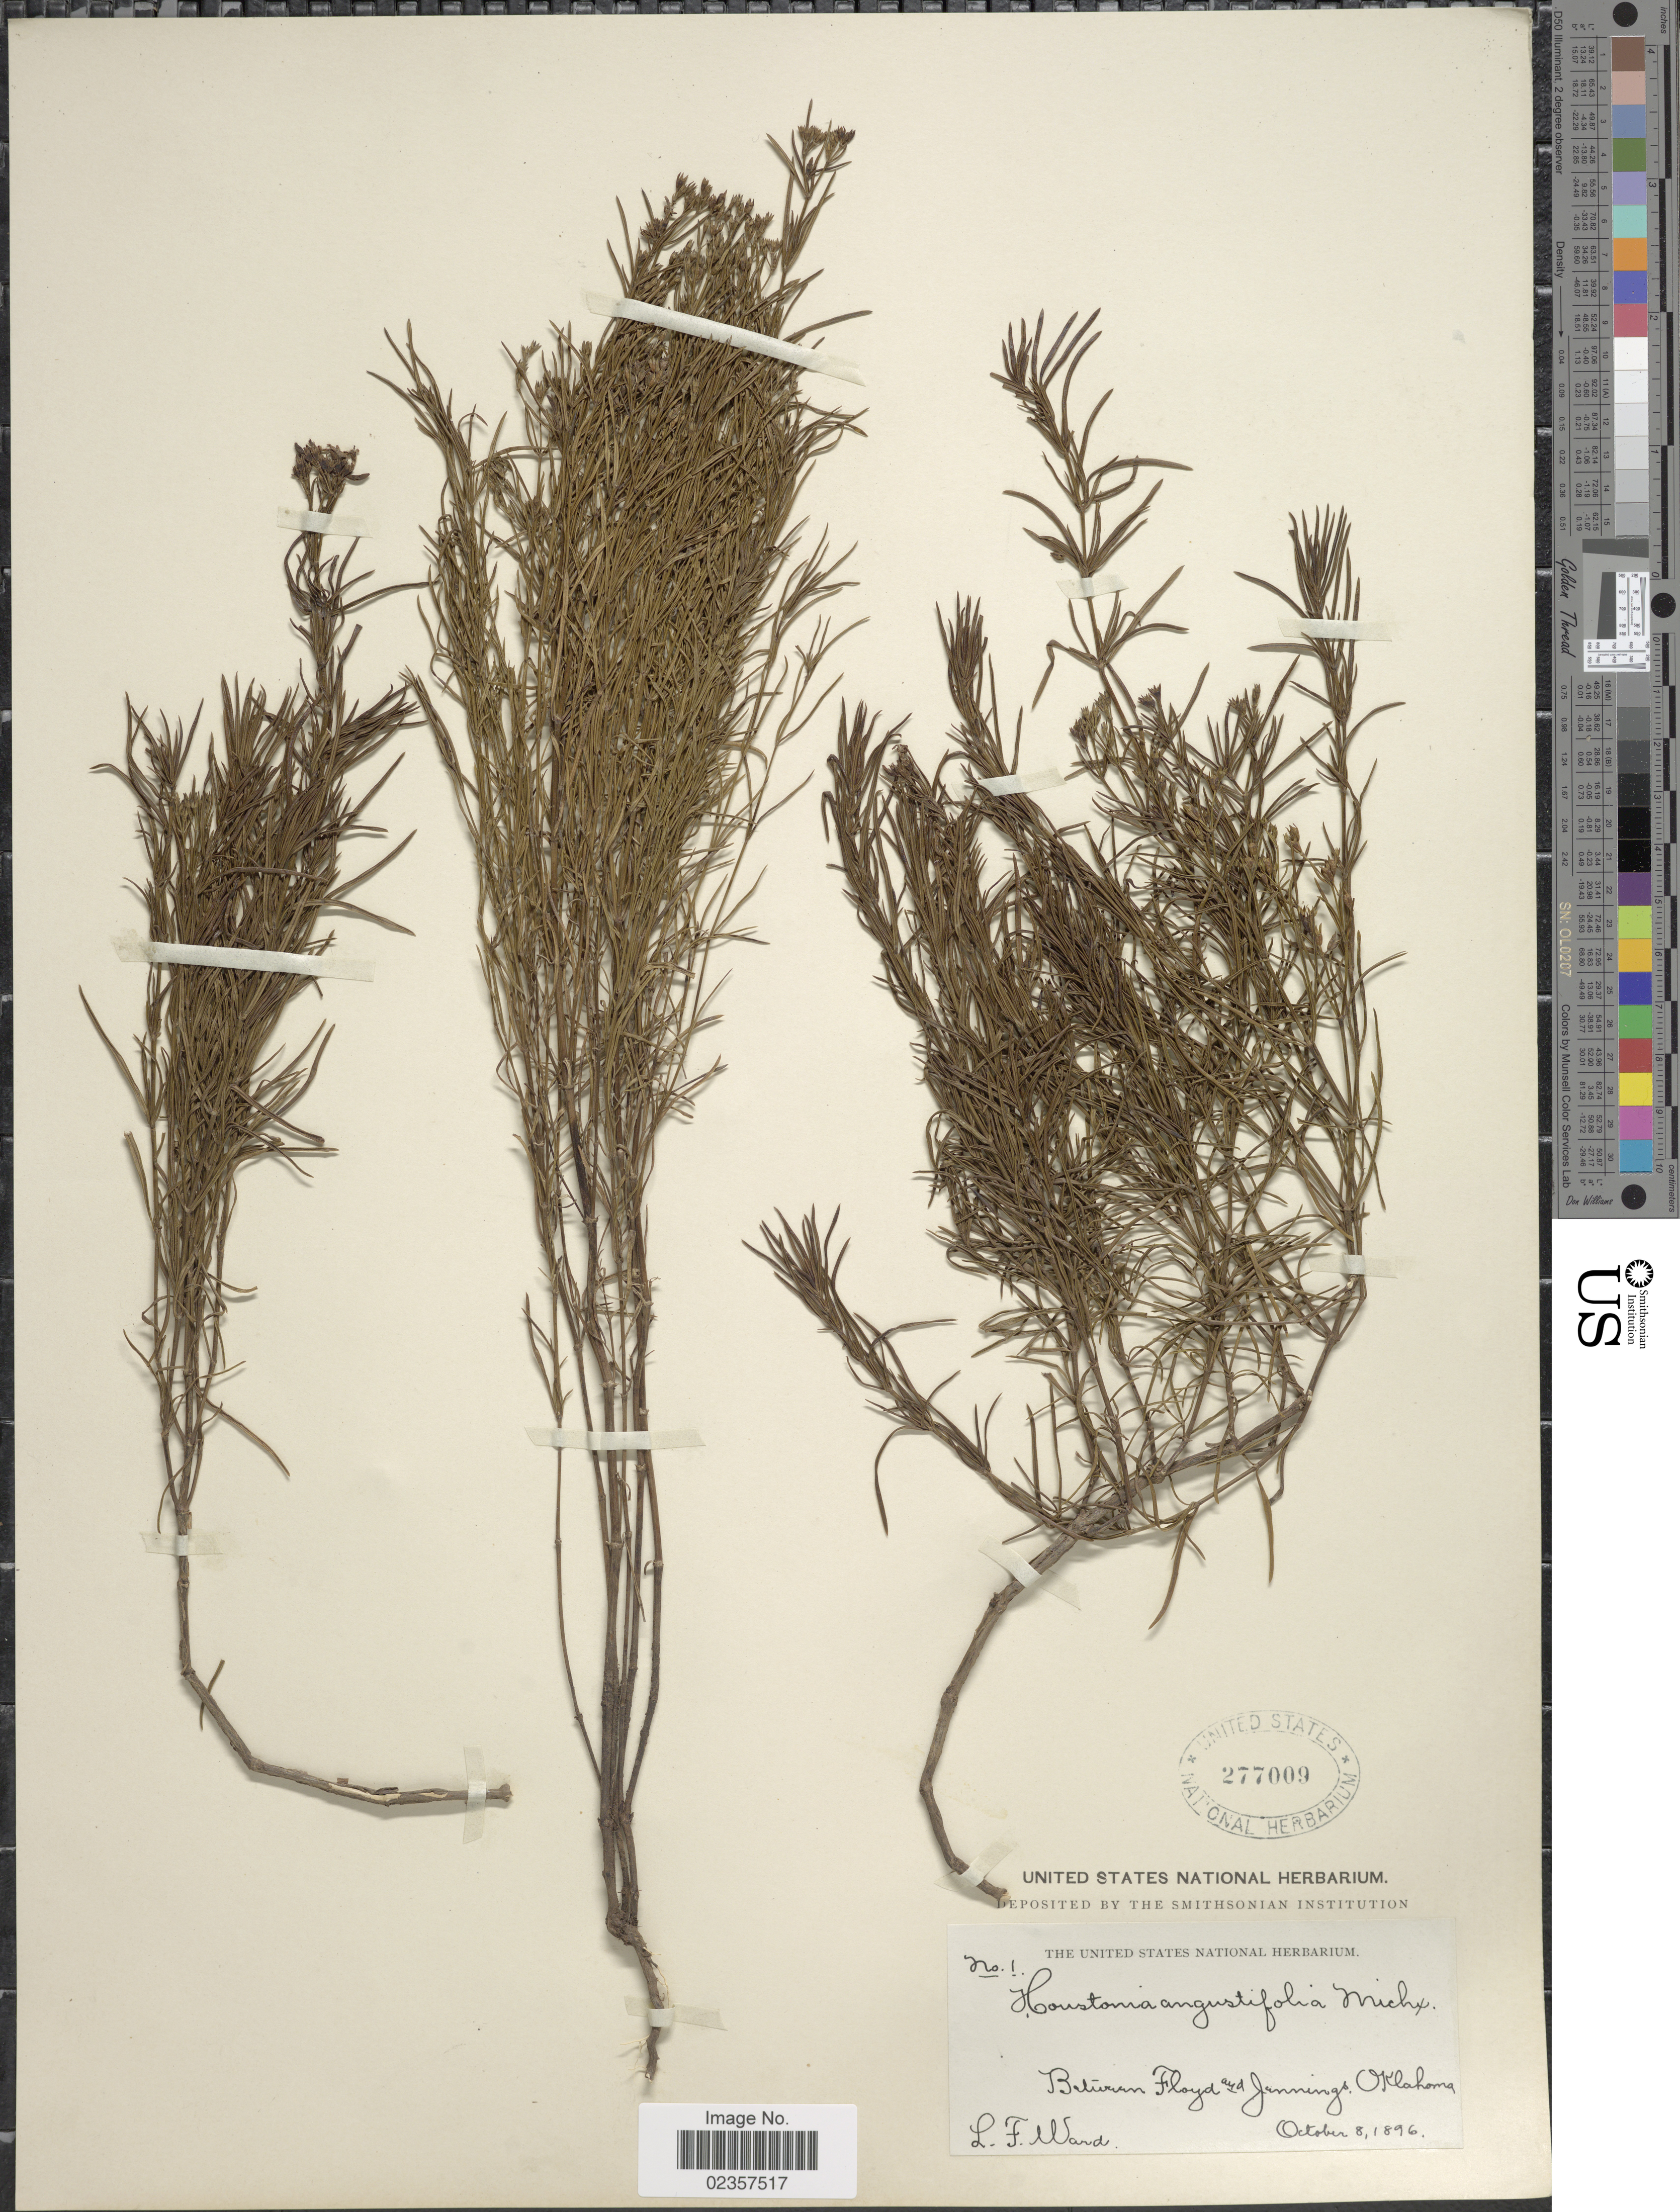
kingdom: Plantae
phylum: Tracheophyta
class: Magnoliopsida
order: Gentianales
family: Rubiaceae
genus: Houstonia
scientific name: Houstonia nigricans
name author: (Lam.) Fernald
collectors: L. Ward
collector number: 1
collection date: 1896-10-08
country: United States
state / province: Oklahoma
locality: Between Floyd and Jennings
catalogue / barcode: US 277009